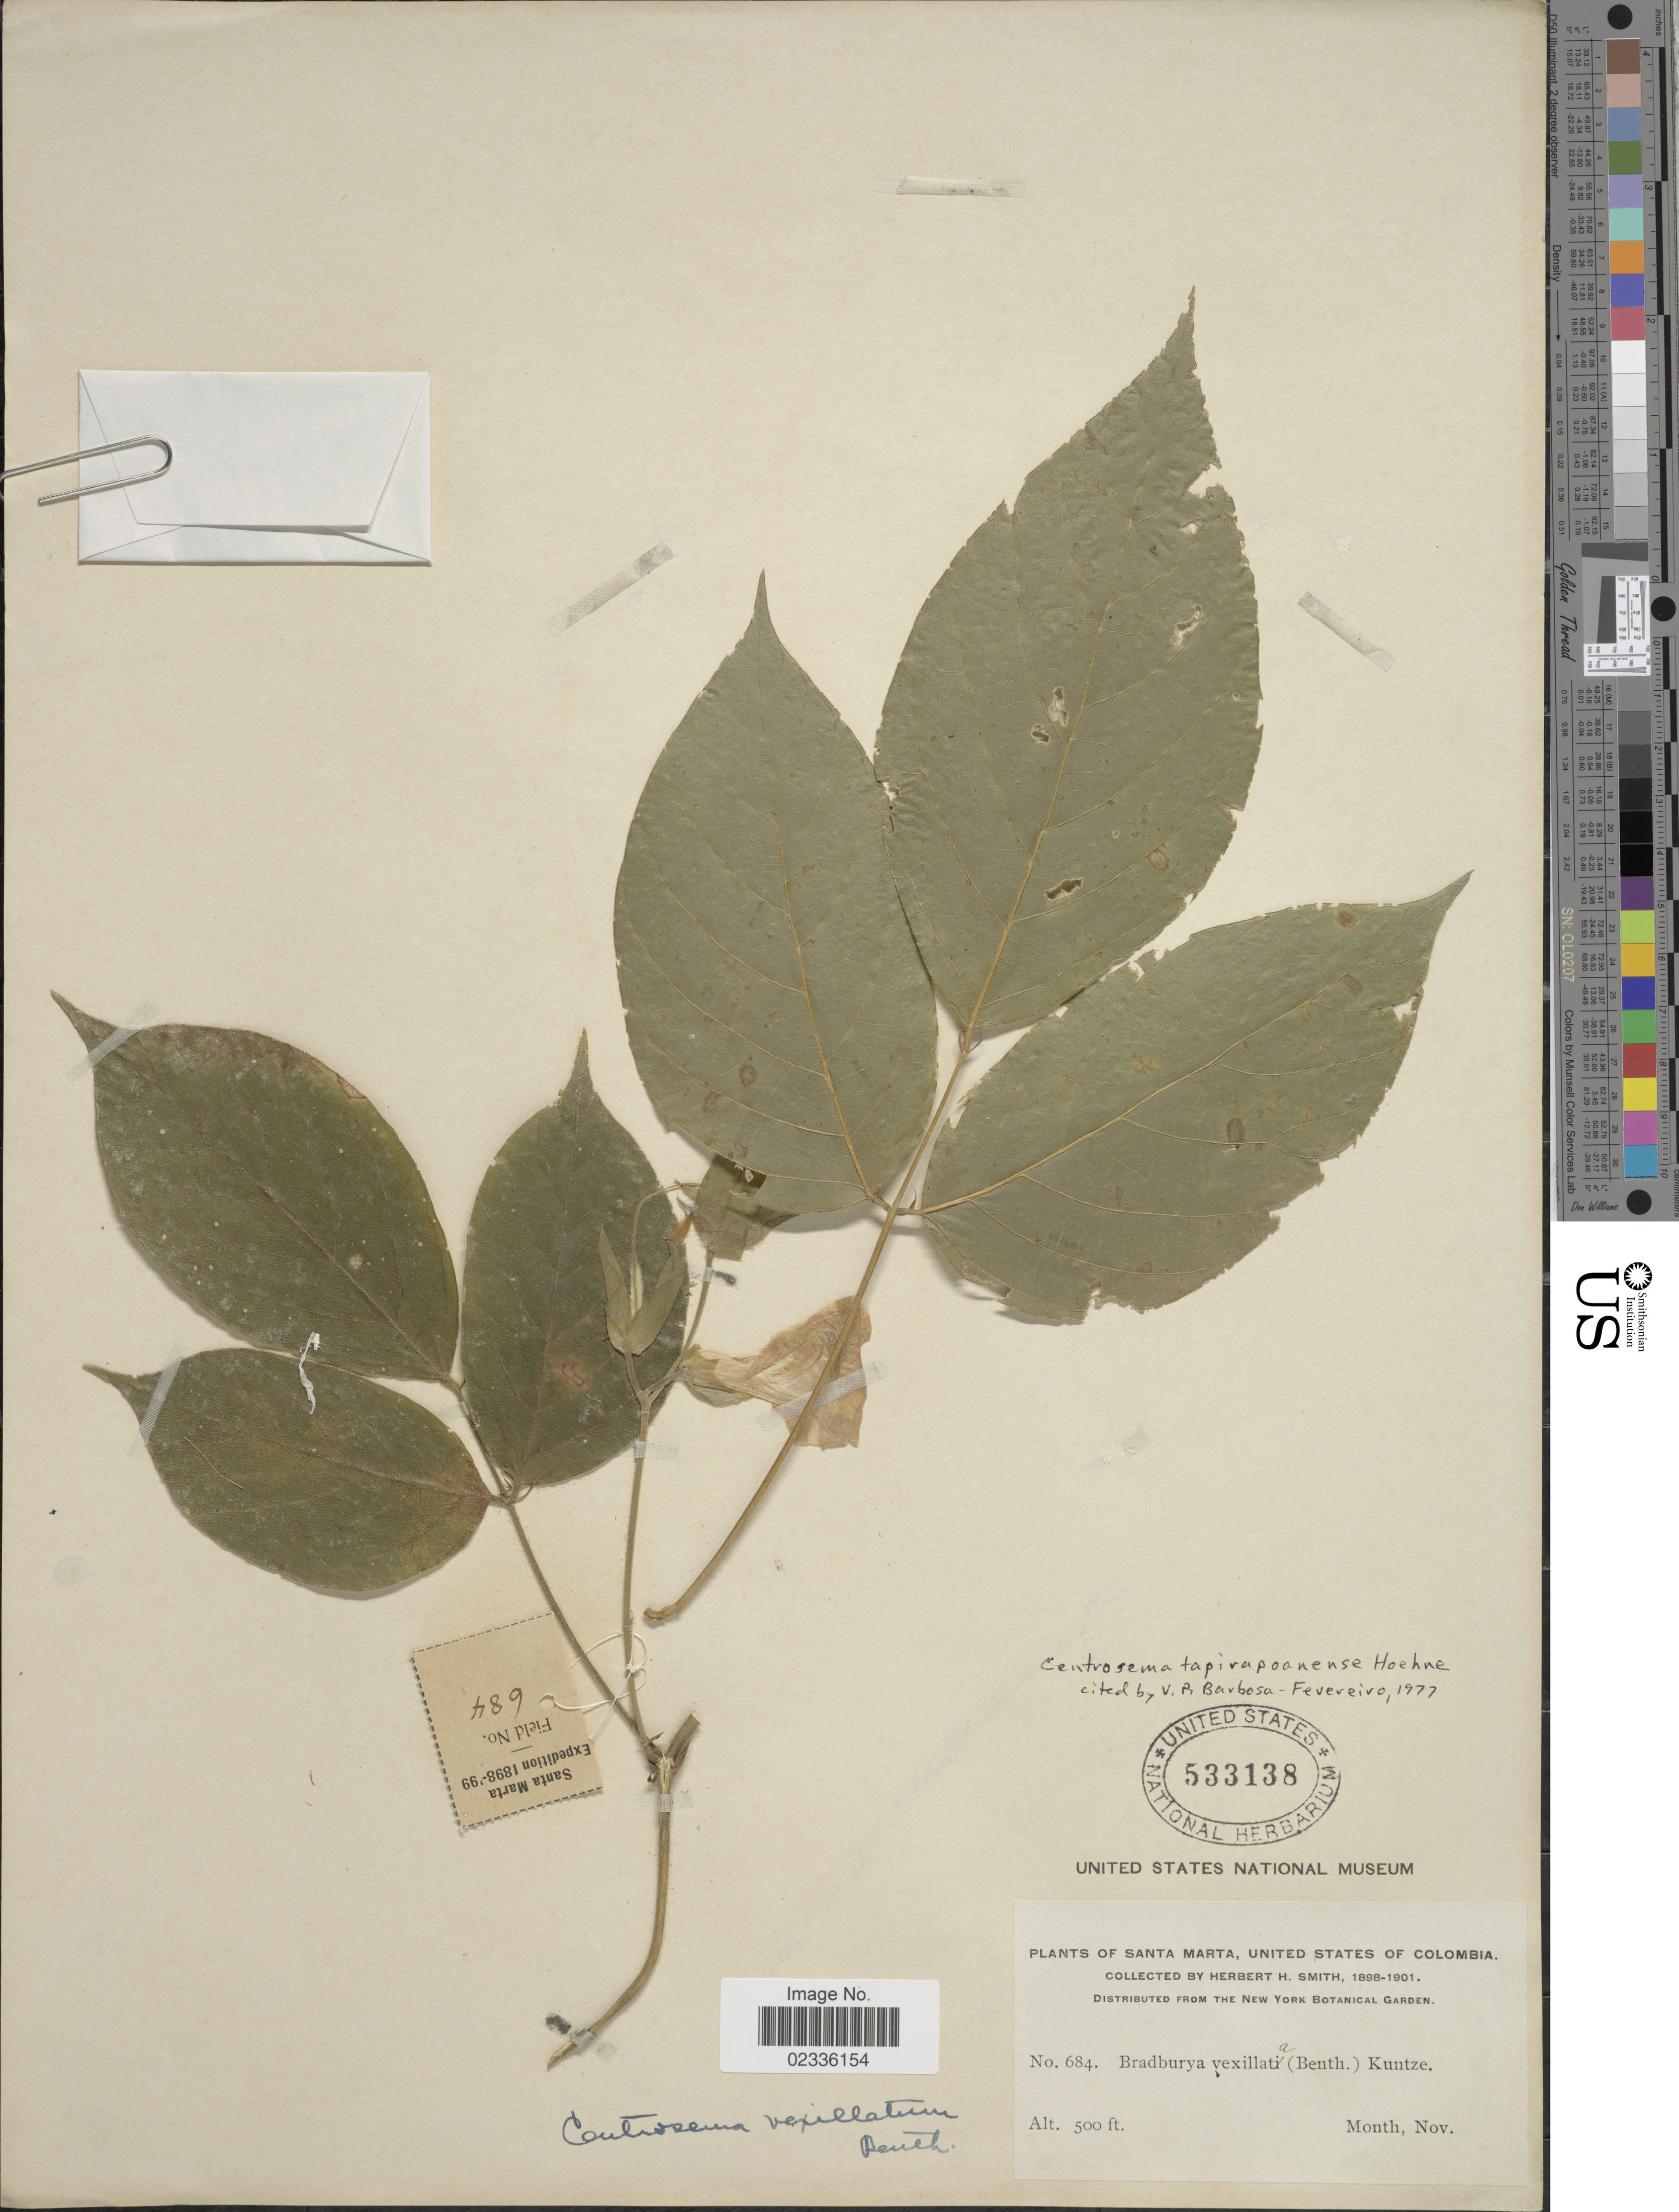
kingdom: Plantae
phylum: Tracheophyta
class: Magnoliopsida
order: Fabales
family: Fabaceae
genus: Centrosema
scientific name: Centrosema tapirapoanense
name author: Hoehne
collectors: Herbert H. Smith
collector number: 684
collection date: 1898-11/1901-11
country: Colombia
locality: Santa Marta, United State of Colombia.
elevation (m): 152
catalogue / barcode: US 533138